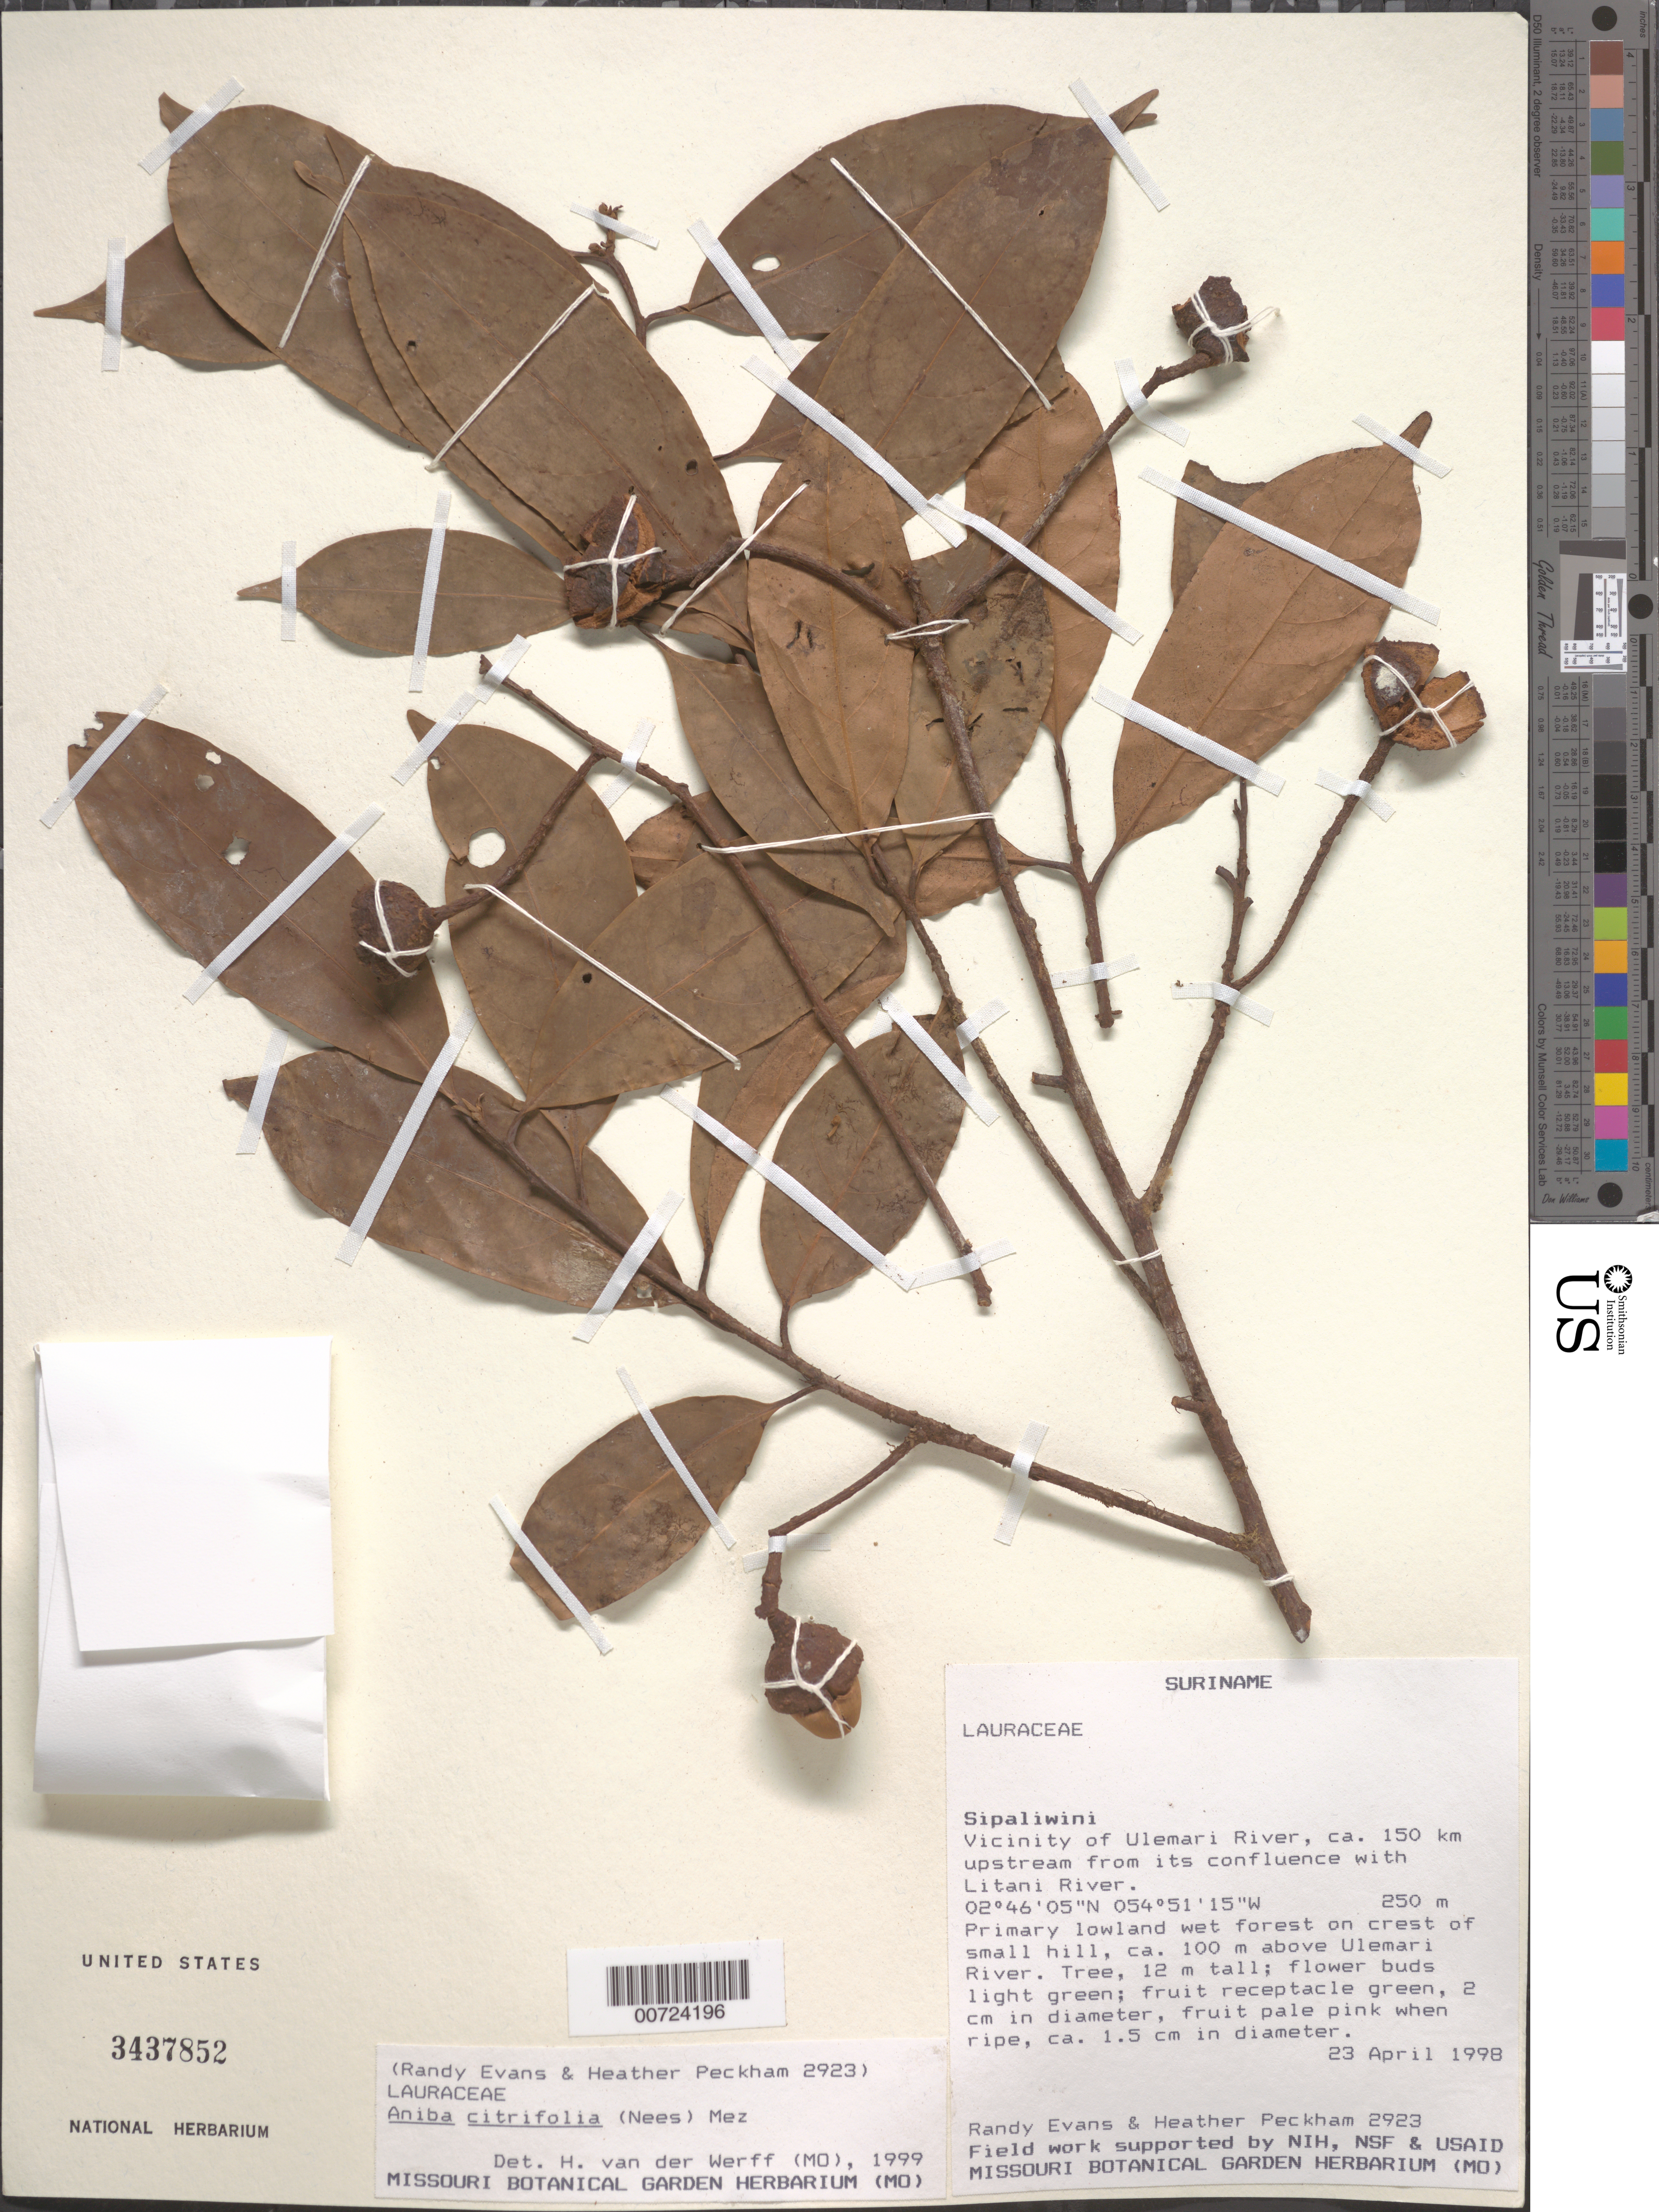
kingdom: Plantae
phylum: Tracheophyta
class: Magnoliopsida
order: Laurales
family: Lauraceae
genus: Aniba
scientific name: Aniba citrifolia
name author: (Nees) Mez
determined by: van der Werff, H., (MO), Missouri Botanical Garden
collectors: R. Evans & H. Peckham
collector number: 2923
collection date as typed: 23-Apr-98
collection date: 1998-04-23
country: Suriname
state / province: Sipaliwini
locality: Ulemari R., ca. 150 km upstream from confl. with Litani R.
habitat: Primary lowland wet forest on crest of small hill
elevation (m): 250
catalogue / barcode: US 3437852